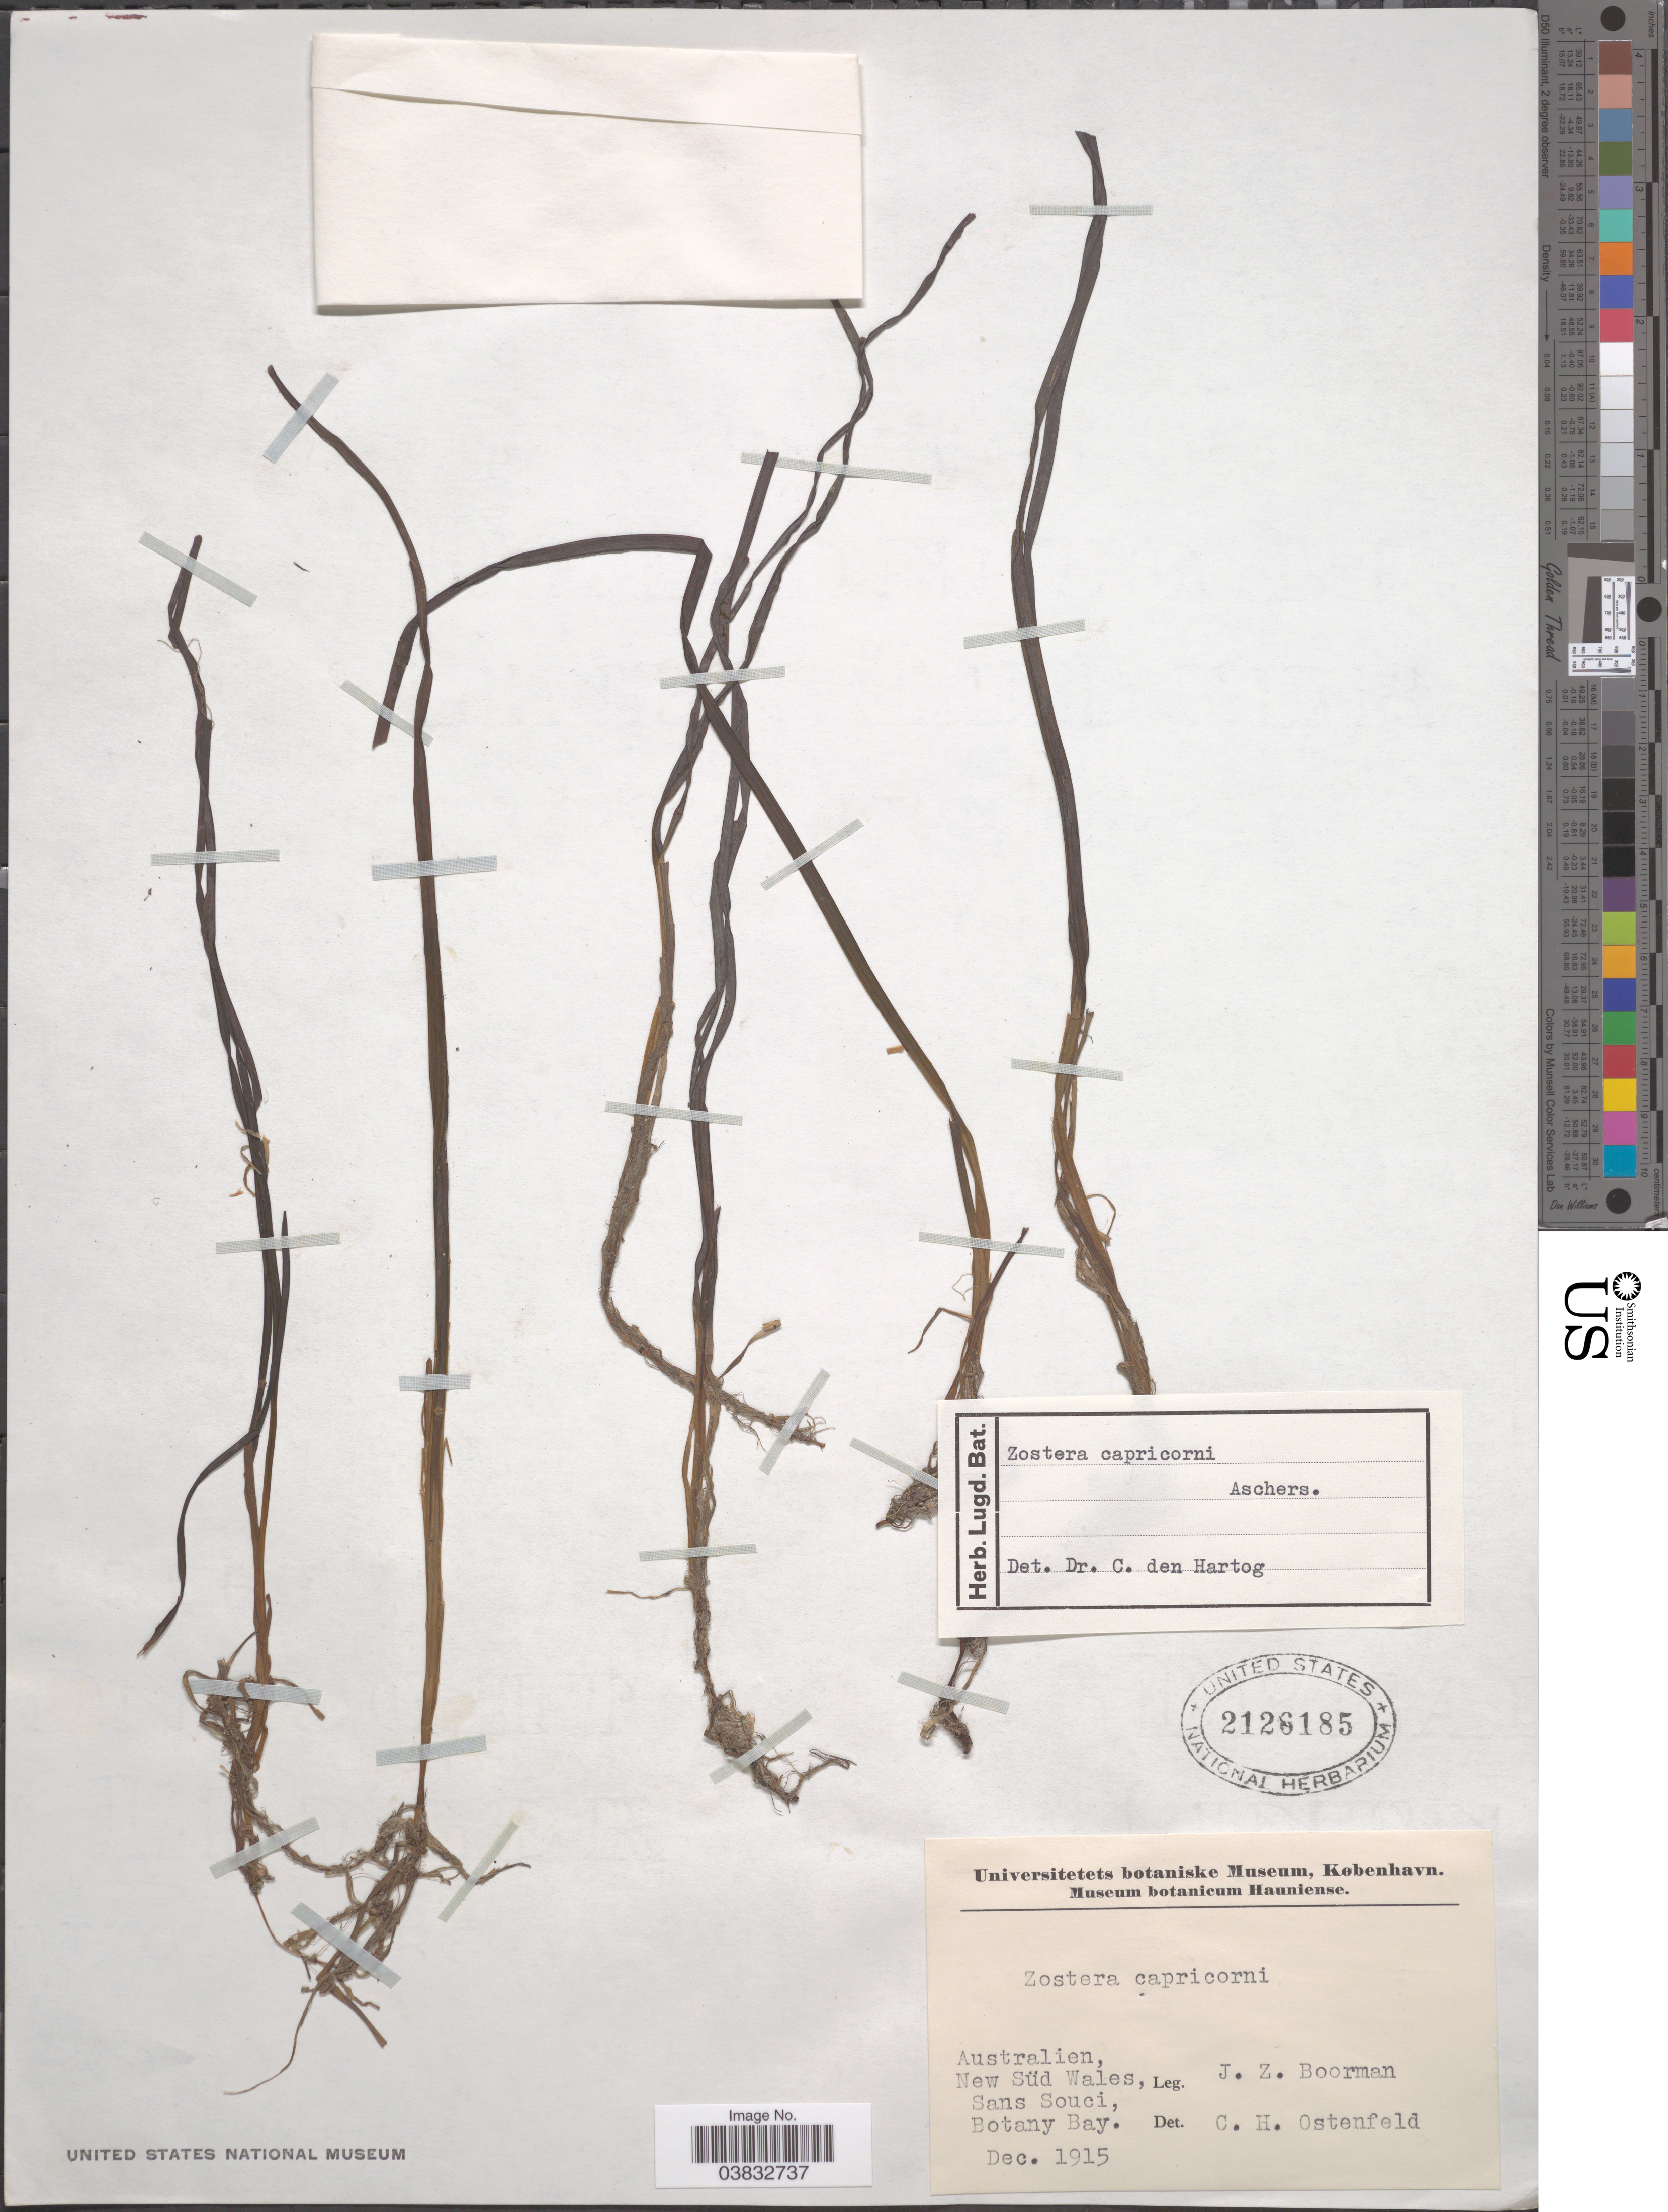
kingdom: Plantae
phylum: Tracheophyta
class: Liliopsida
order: Alismatales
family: Zosteraceae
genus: Zostera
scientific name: Zostera capricorni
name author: Asch.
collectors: J. Boorman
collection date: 1915-12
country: Australia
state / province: New South Wales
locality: Australien, New Süd Wales, San Souci, Botany Bay.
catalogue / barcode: US 2126185